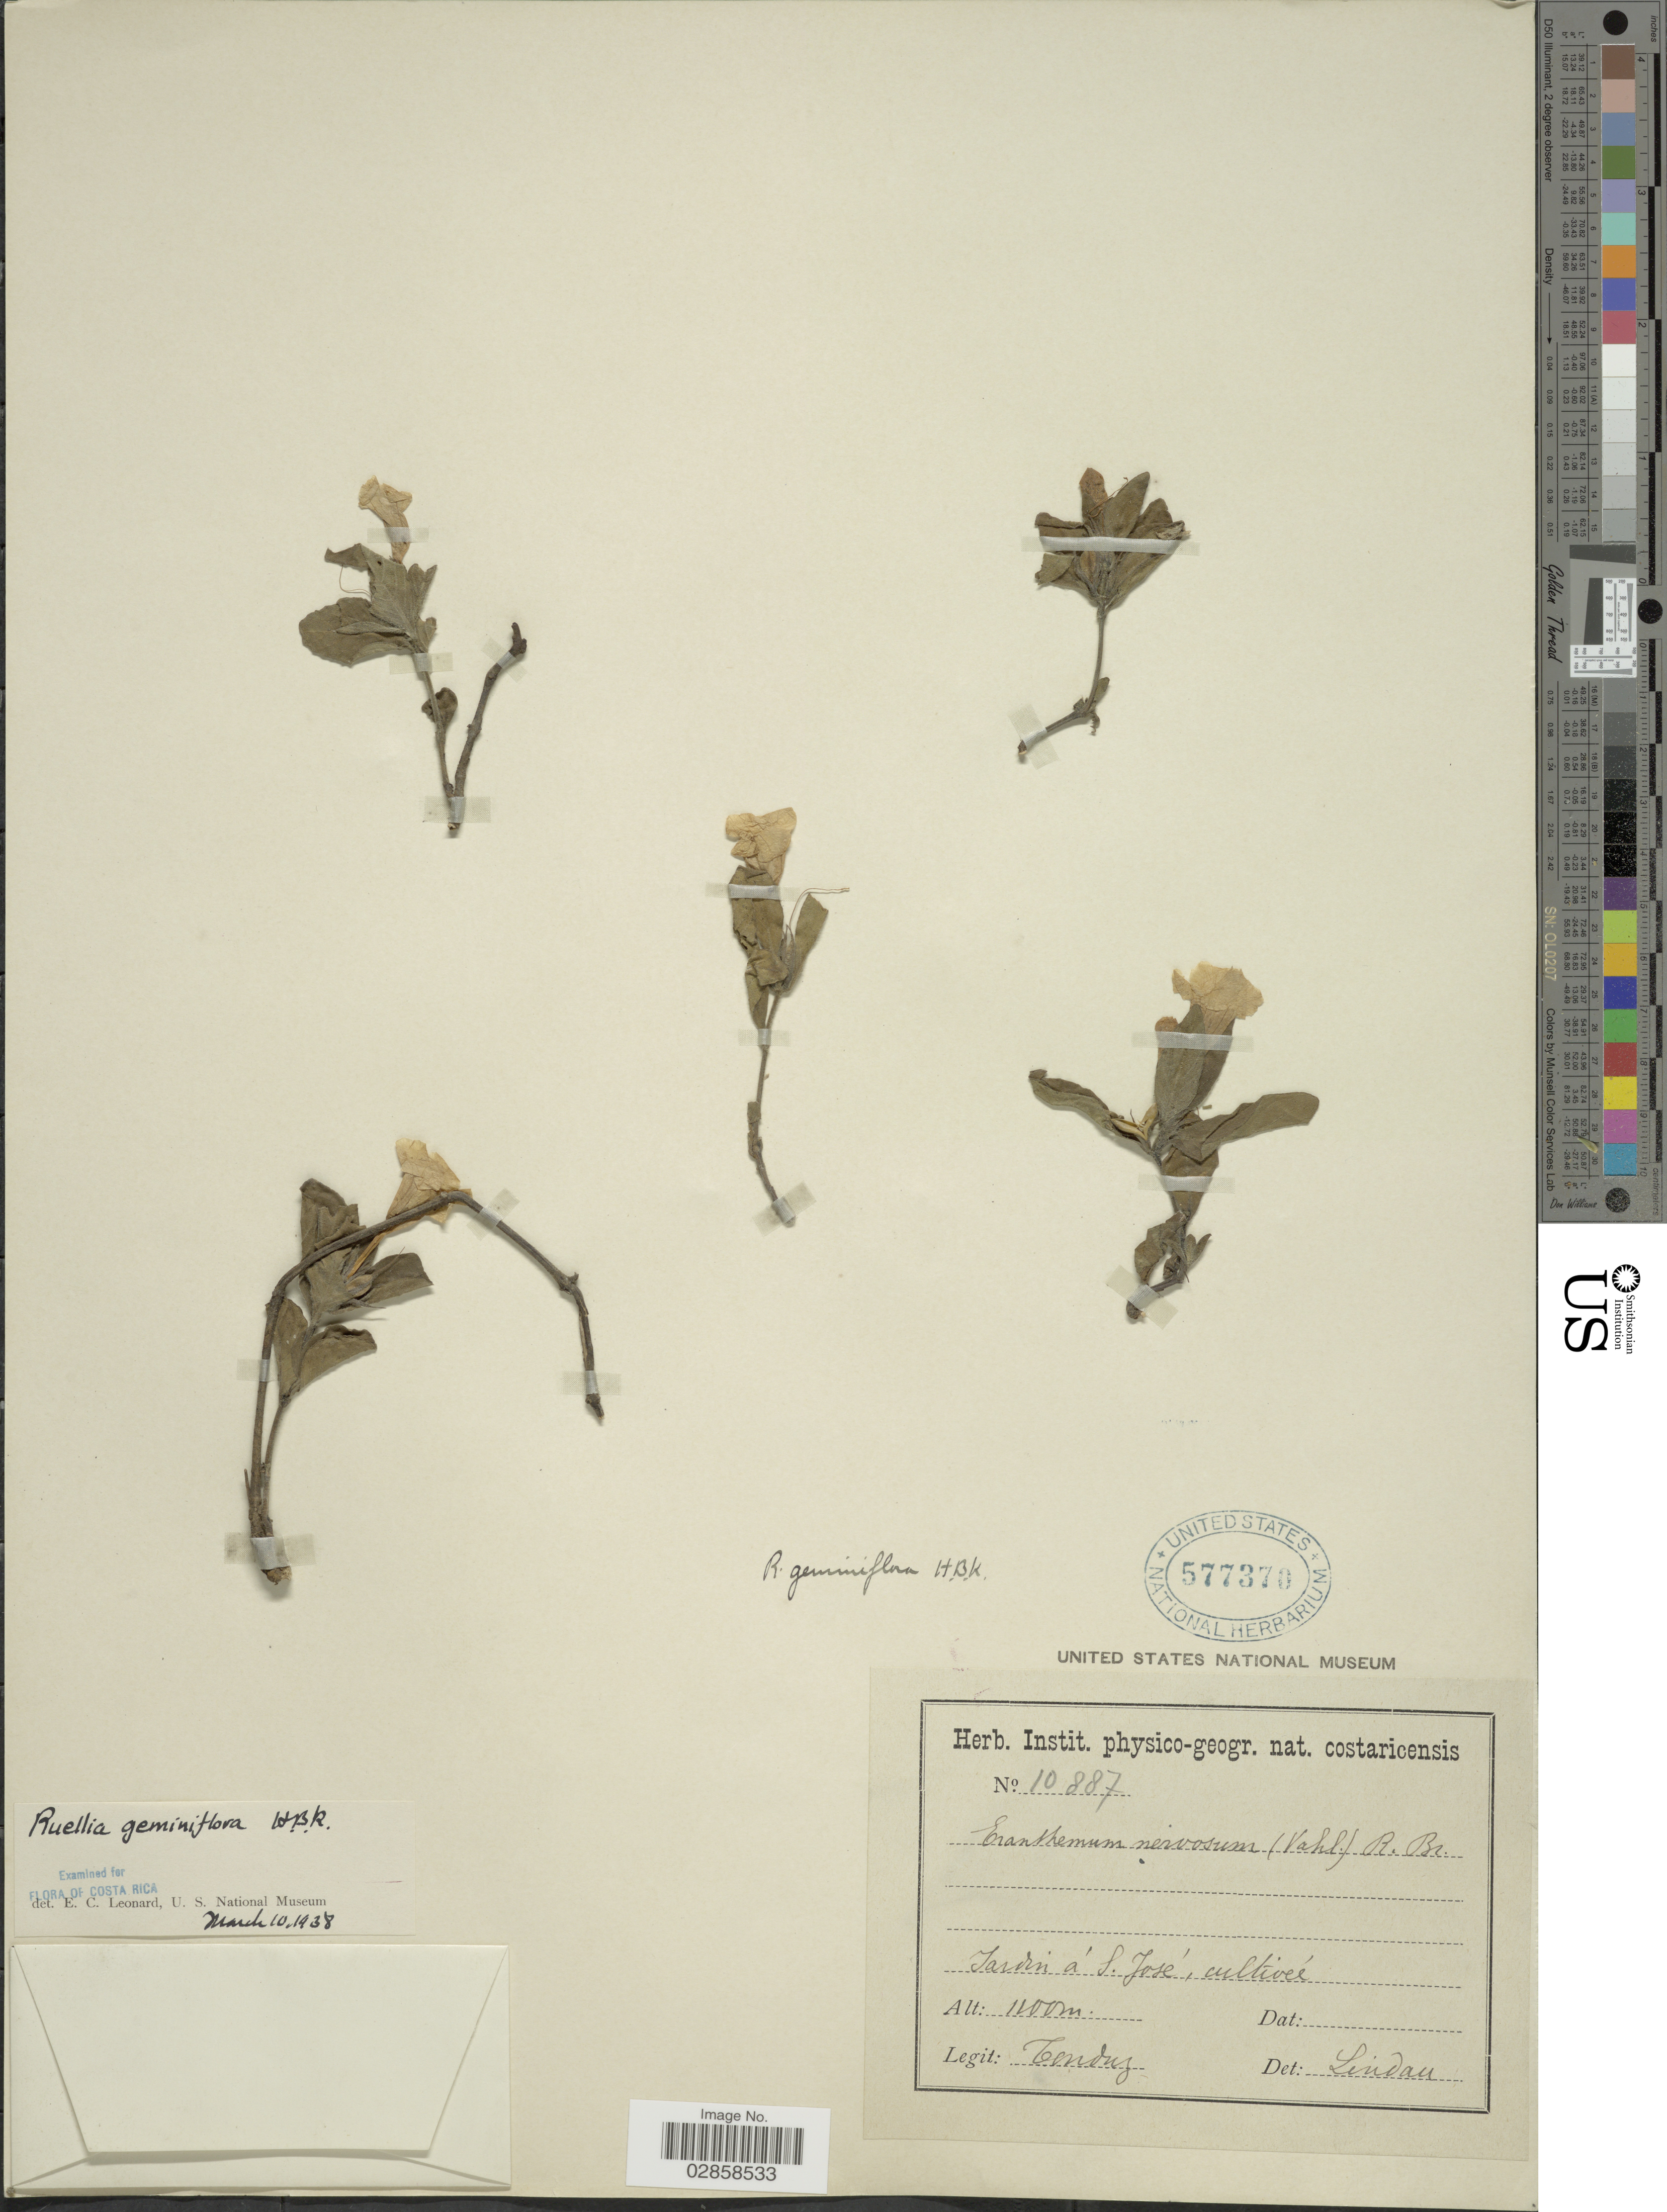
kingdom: Plantae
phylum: Tracheophyta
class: Magnoliopsida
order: Lamiales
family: Acanthaceae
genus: Ruellia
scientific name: Ruellia geminiflora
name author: Kunth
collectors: Tonduz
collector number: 10887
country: Costa Rica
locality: Jardin á S. José.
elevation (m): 1100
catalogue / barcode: US 577370